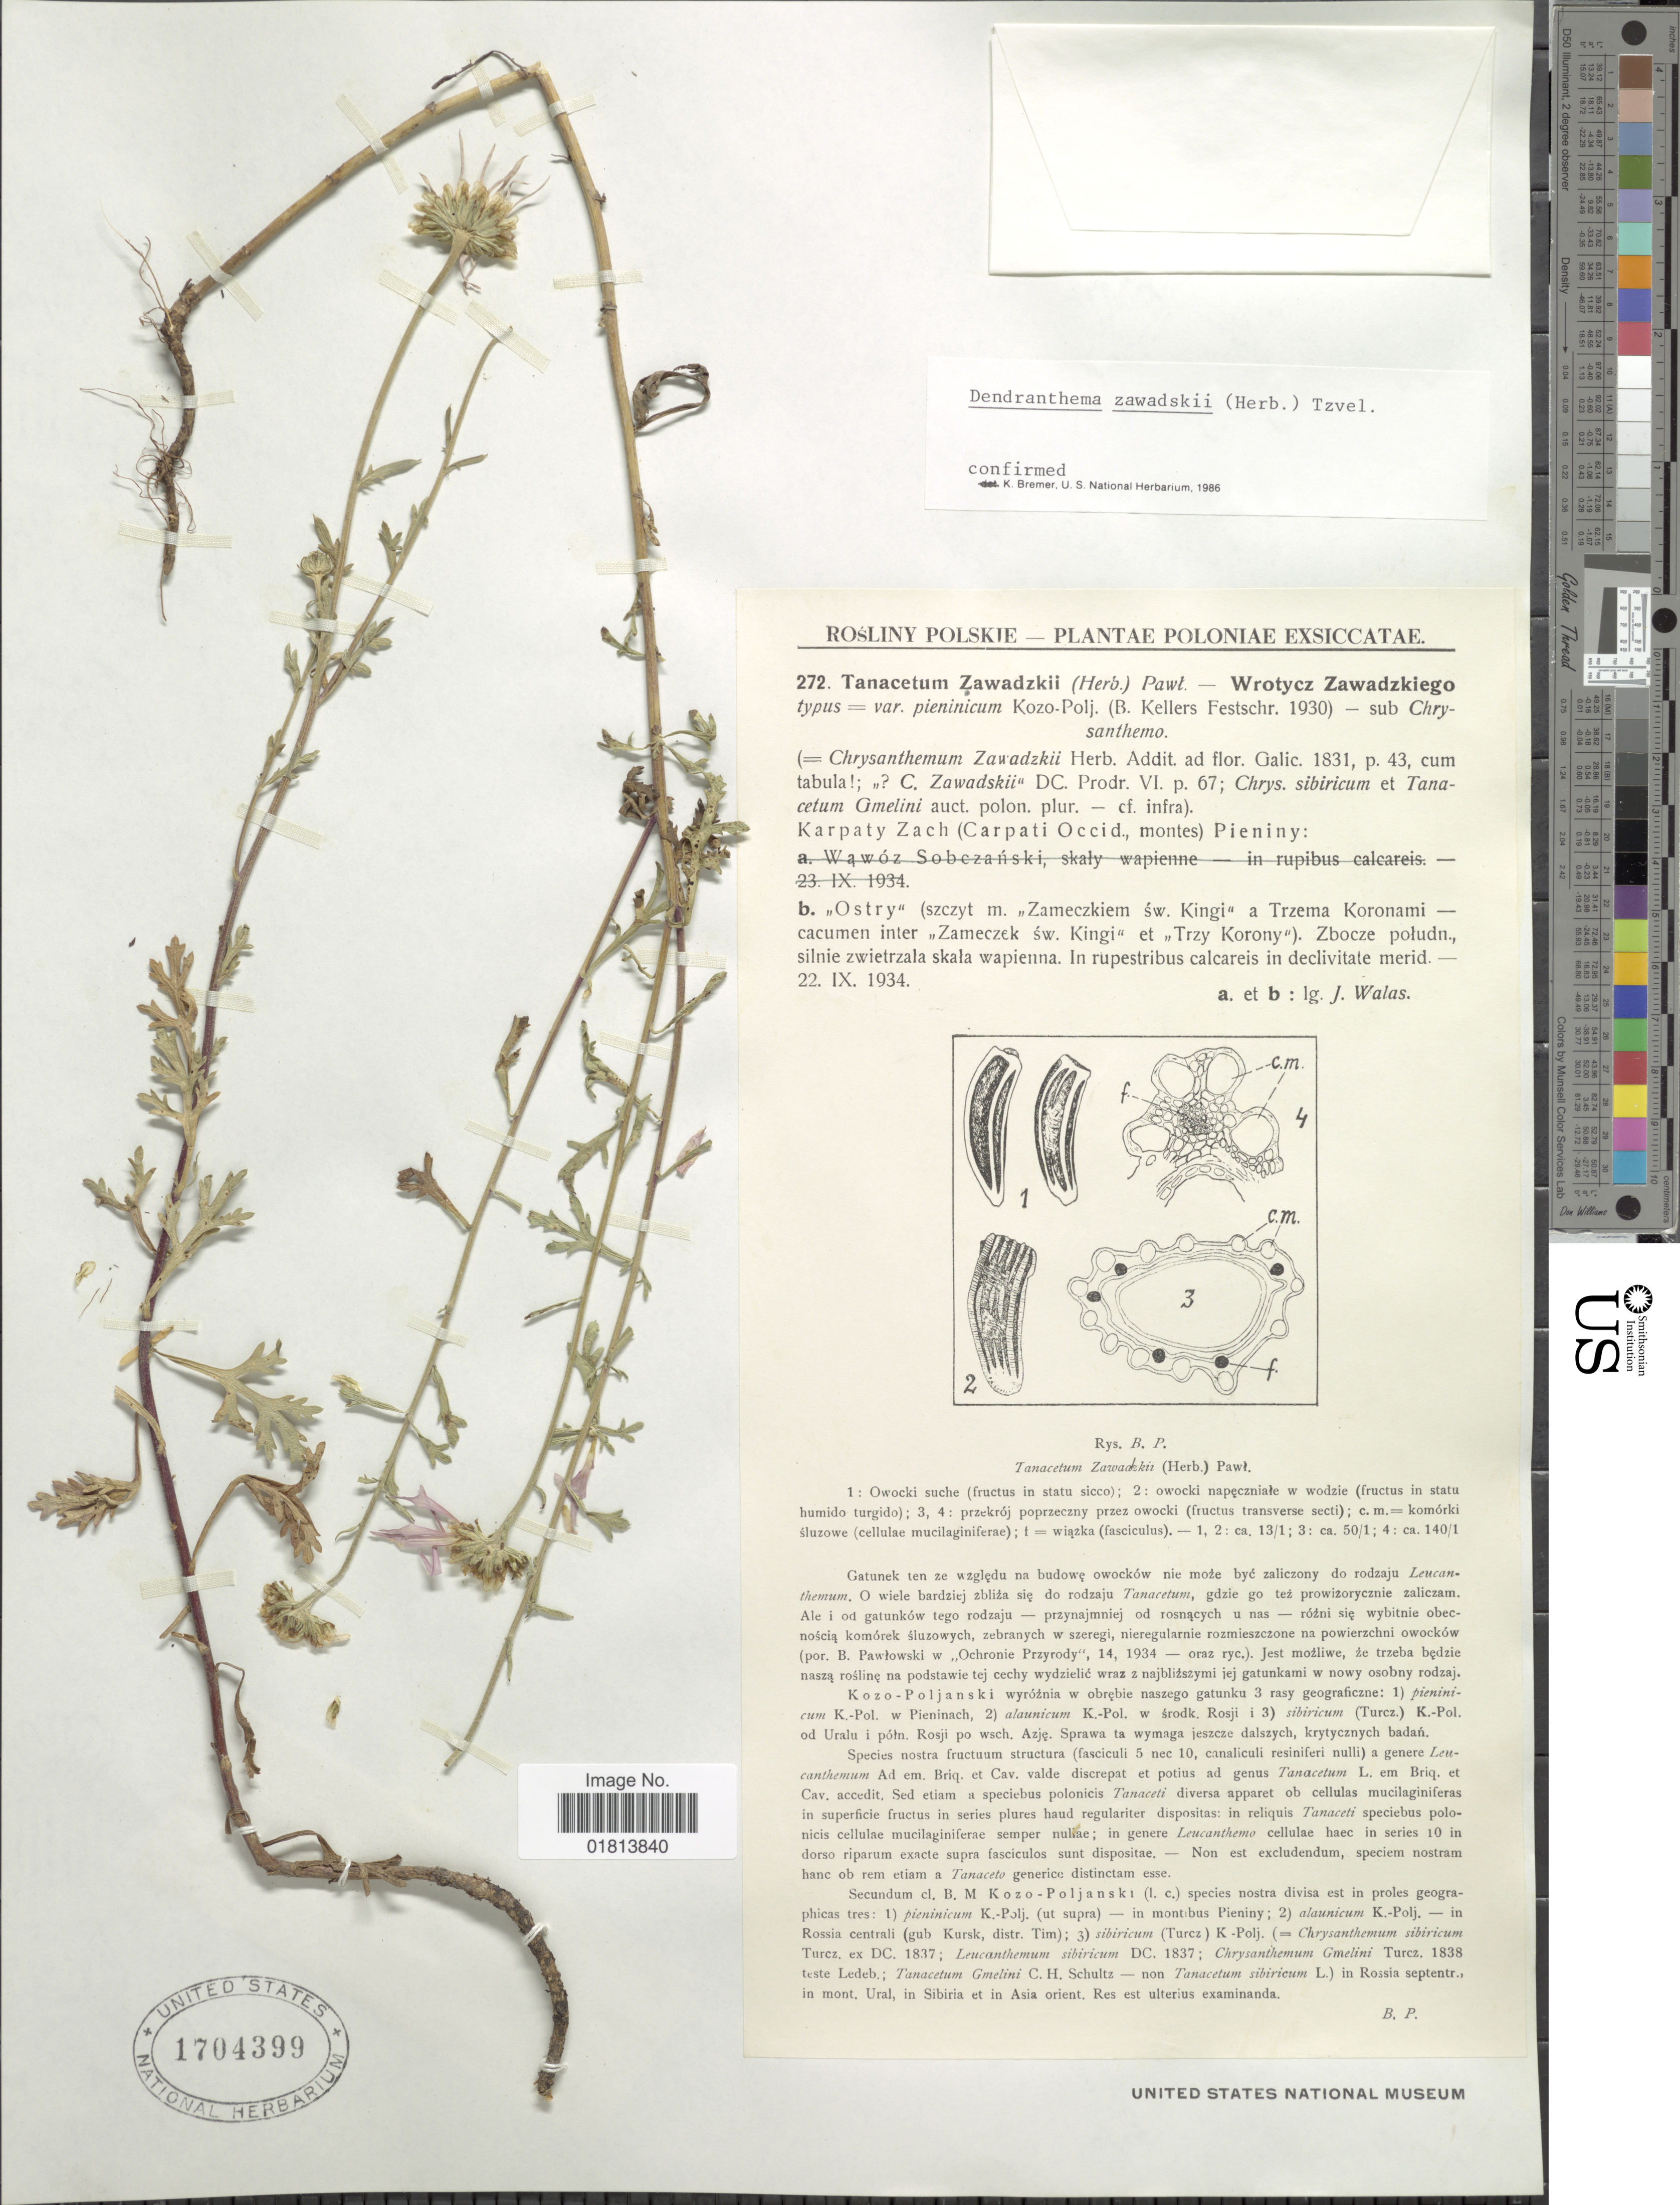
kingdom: Plantae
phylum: Tracheophyta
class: Magnoliopsida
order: Asterales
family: Asteraceae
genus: Dendranthema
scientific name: Dendranthema zawadskii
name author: (Herbich) Tzvelev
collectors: J. Walas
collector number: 272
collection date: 1934-09-22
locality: Karpaty Zach (Carpati Occid., montes) Pieniny. Ostry (szczyt m. "Zameczkiem sw. Kingo" a Trzema Koronami - cacumen inter " Zameczek sw. Kingi" et "Trzy Korony")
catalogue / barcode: US 1704399